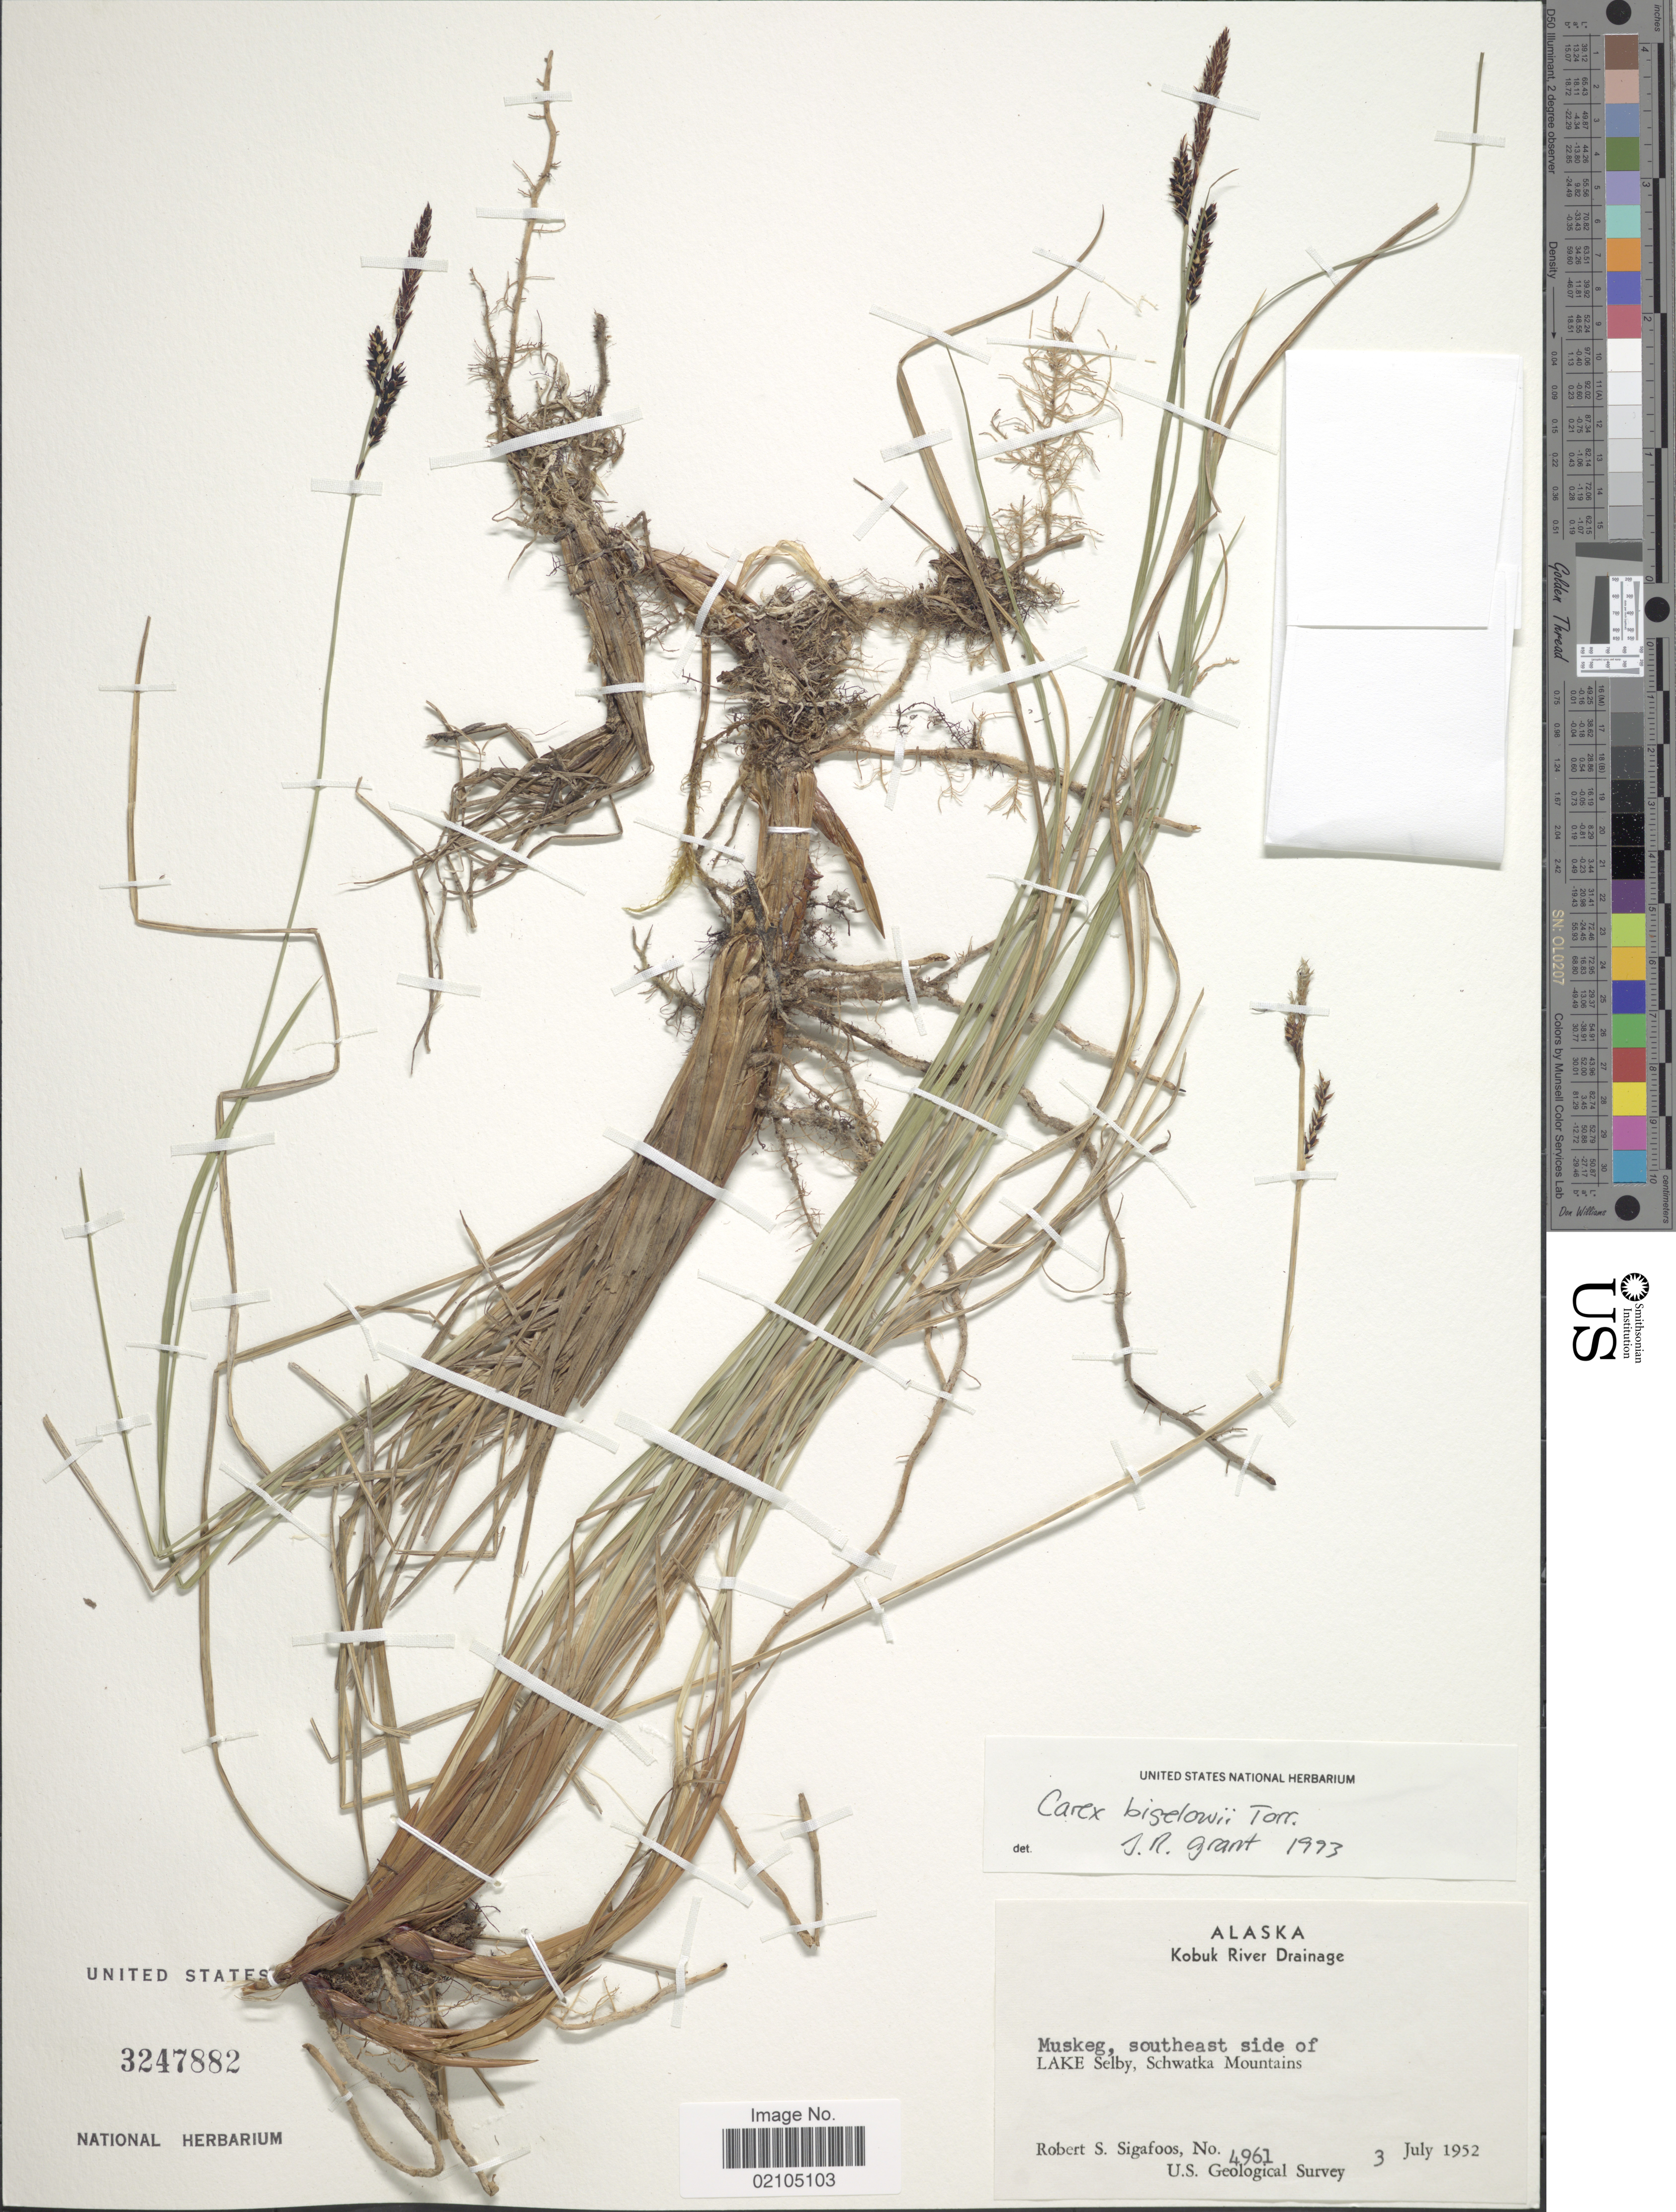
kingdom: Plantae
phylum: Tracheophyta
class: Liliopsida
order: Poales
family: Cyperaceae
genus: Carex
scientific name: Carex bigelowii subsp. lugens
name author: (Holm) T.V. Egorova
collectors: R. Sigafoos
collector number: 4961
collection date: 1952-07-03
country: United States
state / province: Alaska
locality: Kobuk River Drainage. Muskeg, southeast of Lake Selby, Schwatka Mountains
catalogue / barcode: US 3247882